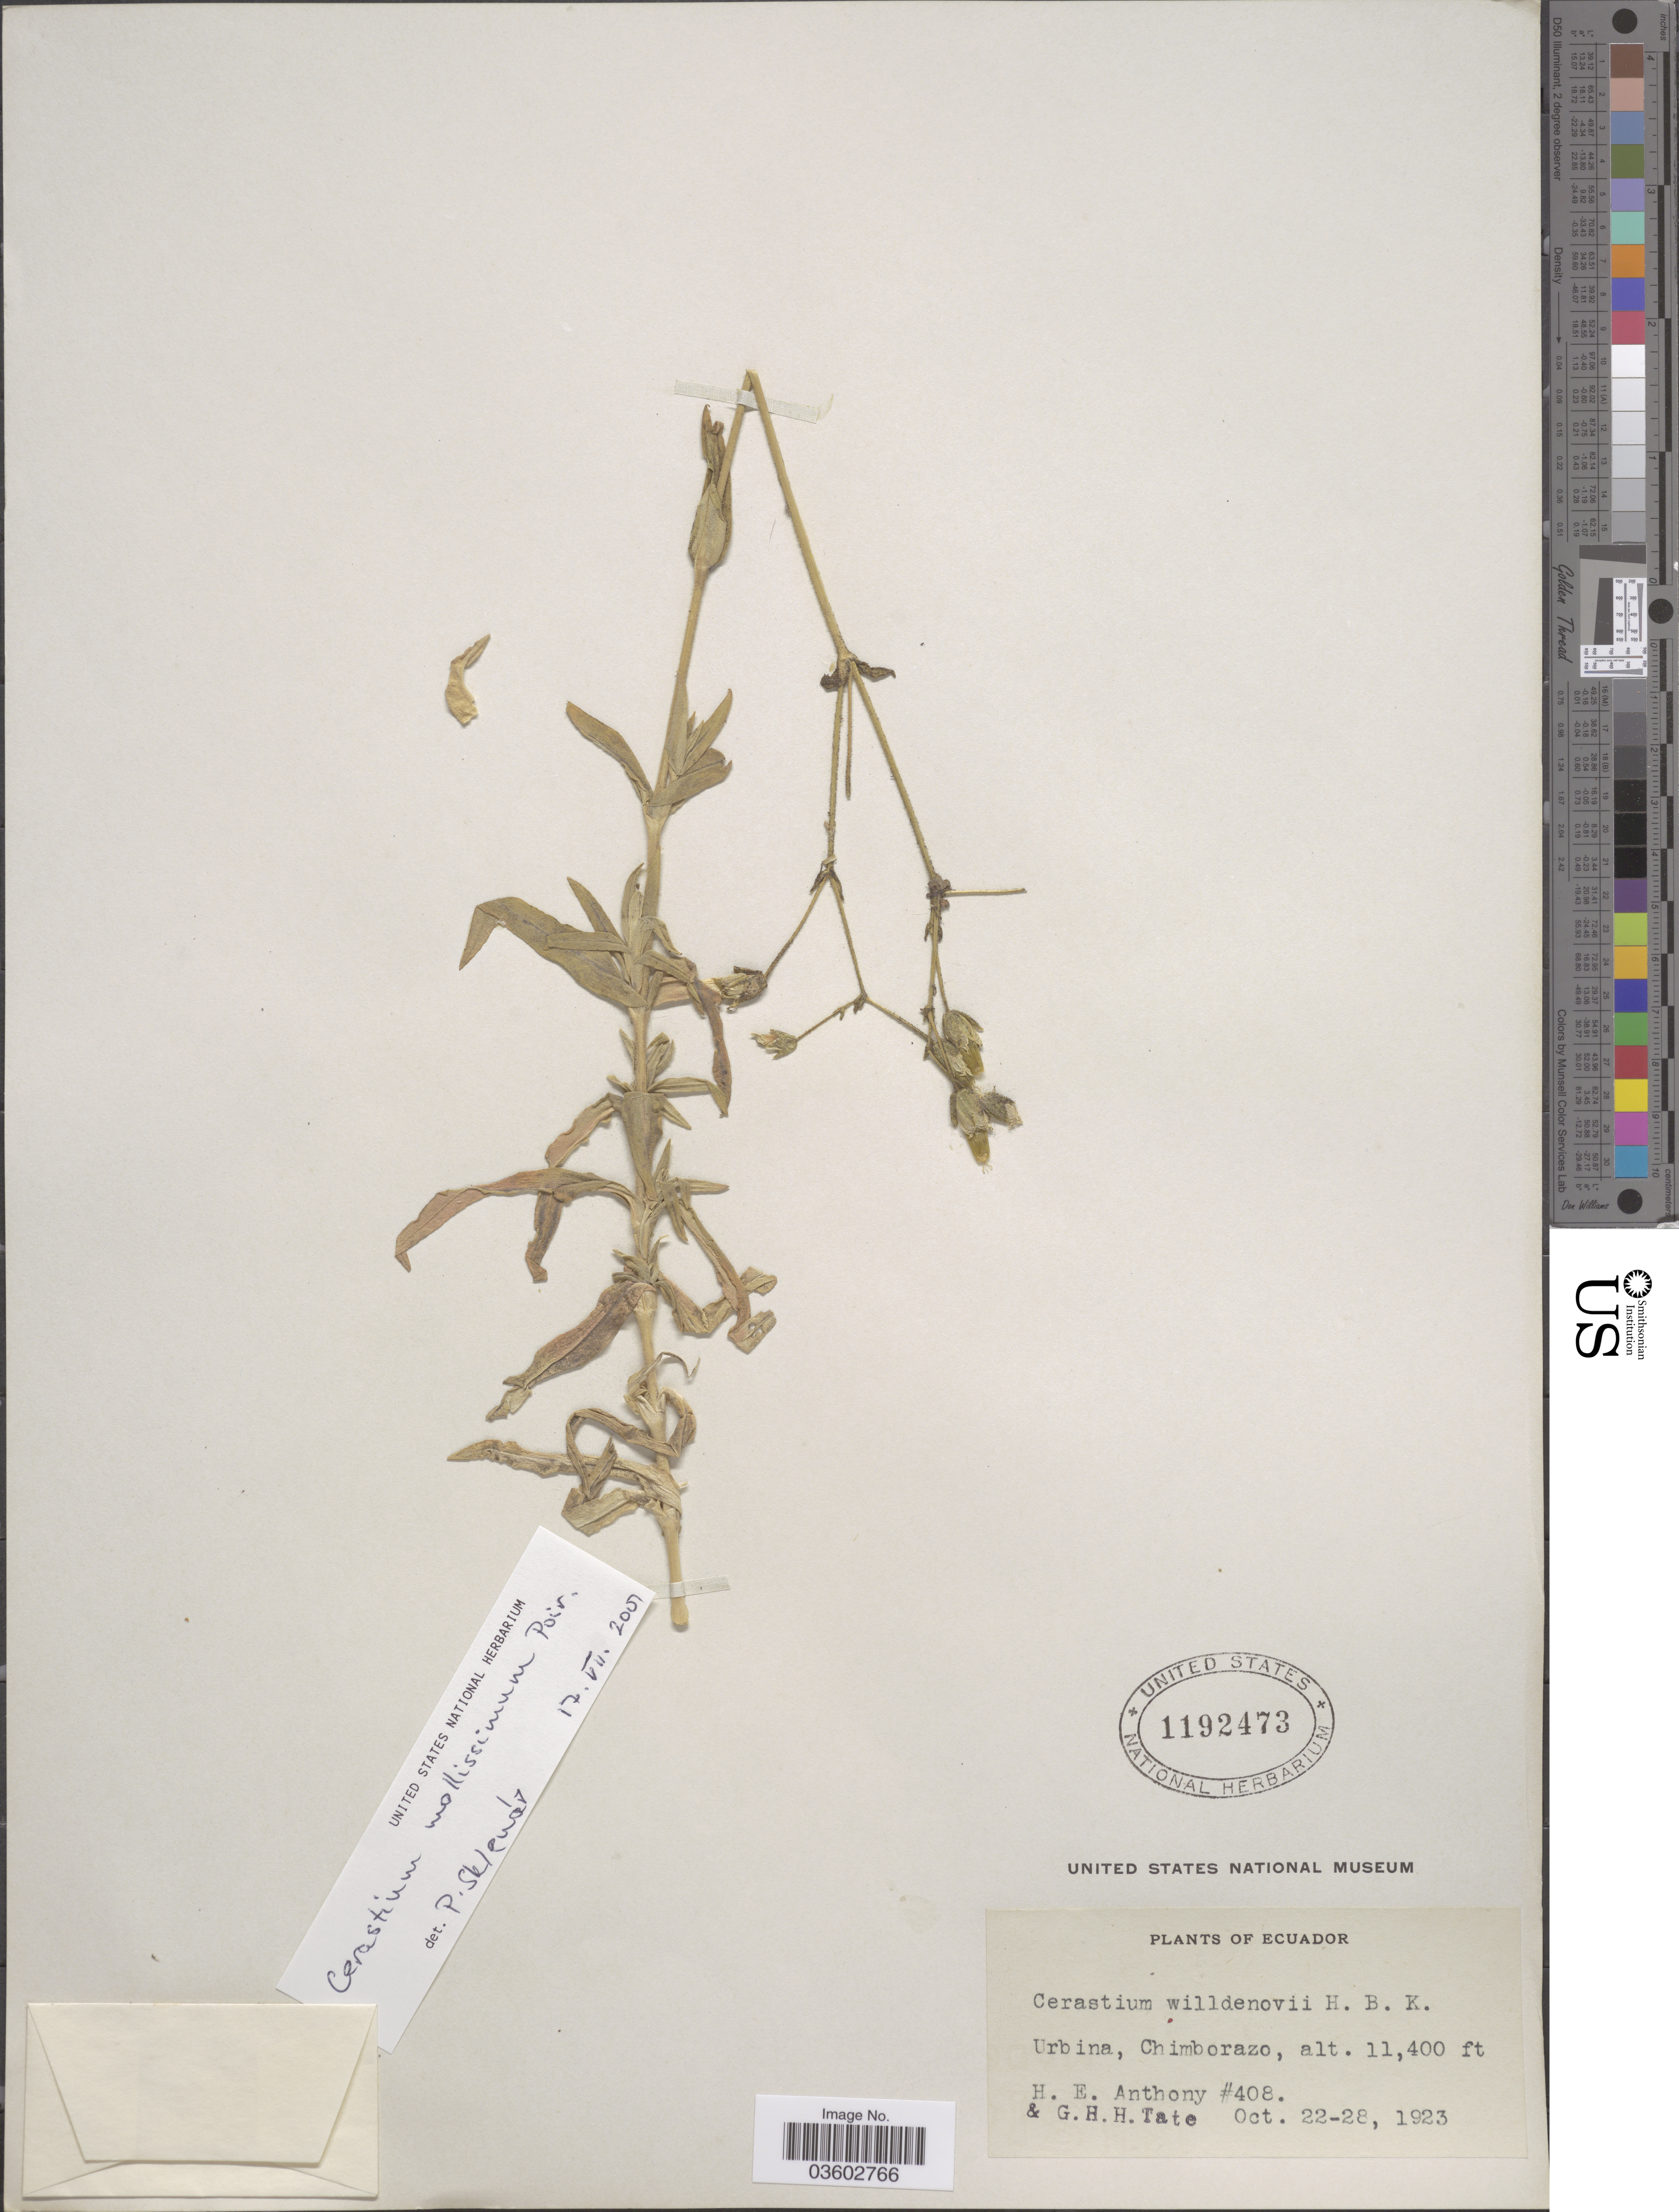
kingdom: Plantae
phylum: Tracheophyta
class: Magnoliopsida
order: Caryophyllales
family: Caryophyllaceae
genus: Cerastium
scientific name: Cerastium willdenowii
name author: Kunth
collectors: H. E. Anthony & G. H. H.Tate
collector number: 408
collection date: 1923-10-22/1923-10-28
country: Ecuador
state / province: Chimborazo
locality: Urbina.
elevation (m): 3475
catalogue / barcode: US 1192473